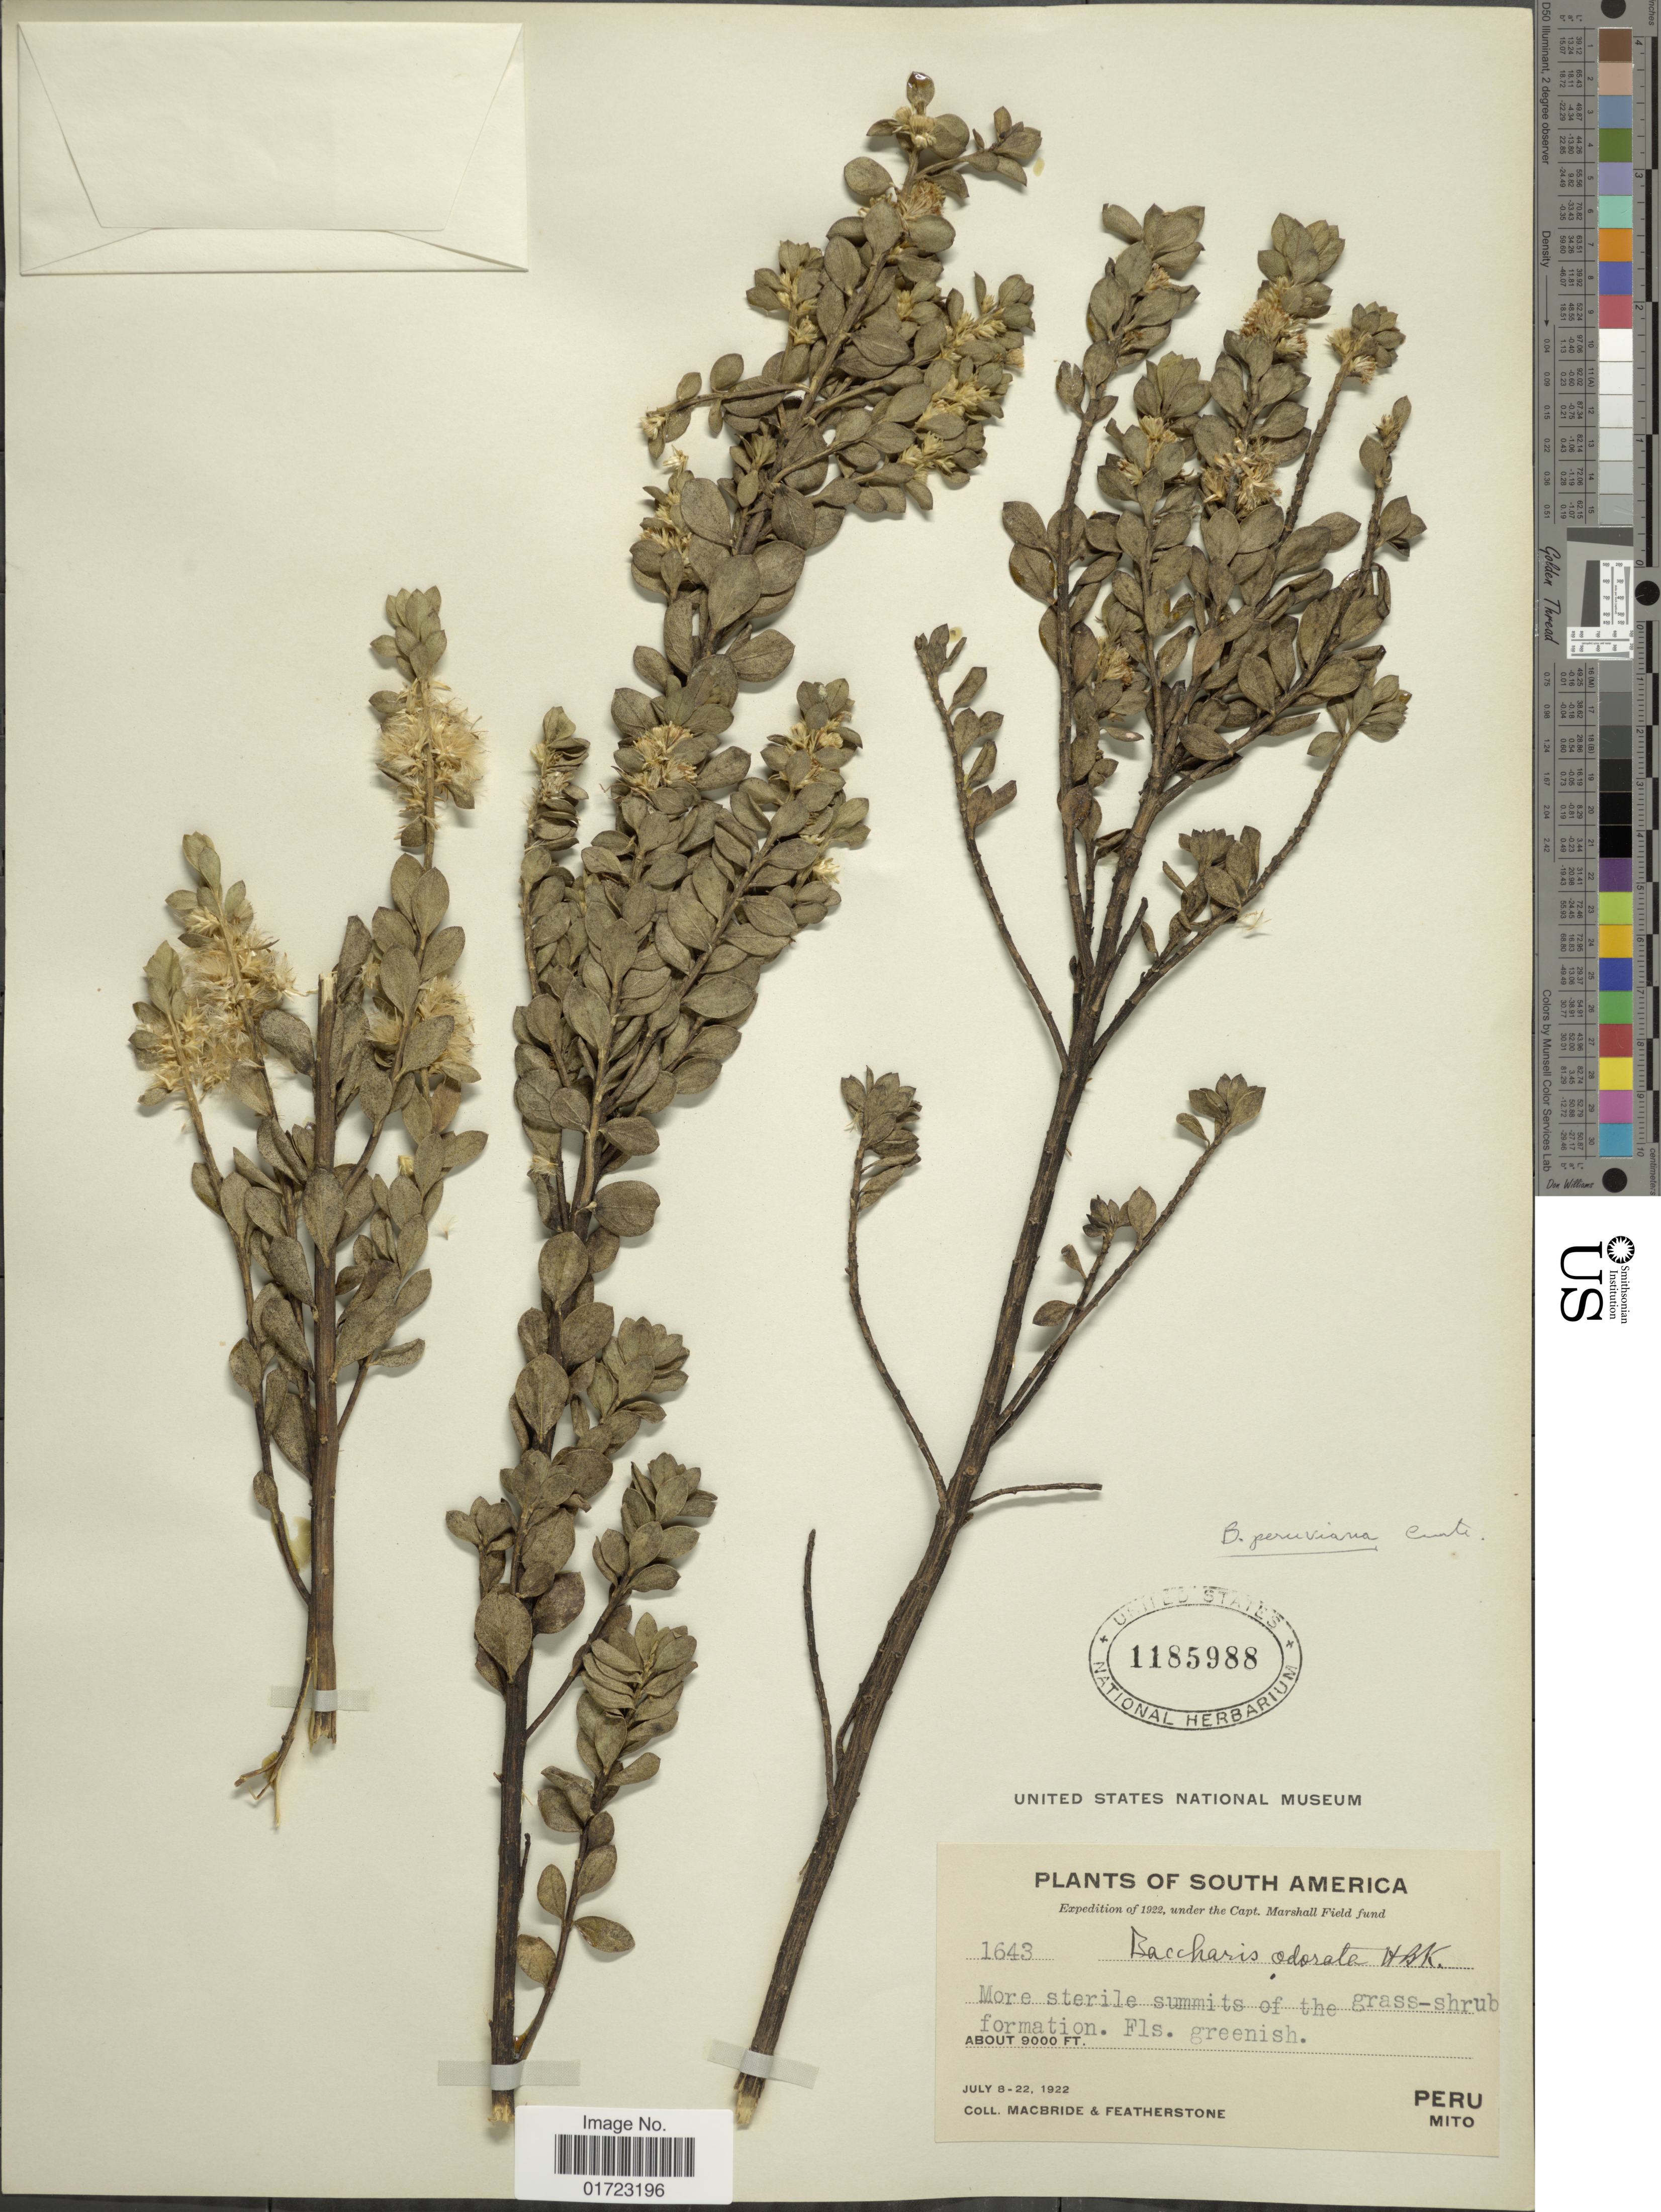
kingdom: Plantae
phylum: Tracheophyta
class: Magnoliopsida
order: Asterales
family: Asteraceae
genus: Baccharis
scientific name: Baccharis peruviana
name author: Cuatrec.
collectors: Macbride, -- & -. Featherstone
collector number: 1643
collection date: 1922-07-08/1922-07-22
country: Peru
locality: Mito.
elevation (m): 2743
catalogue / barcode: US 1185988